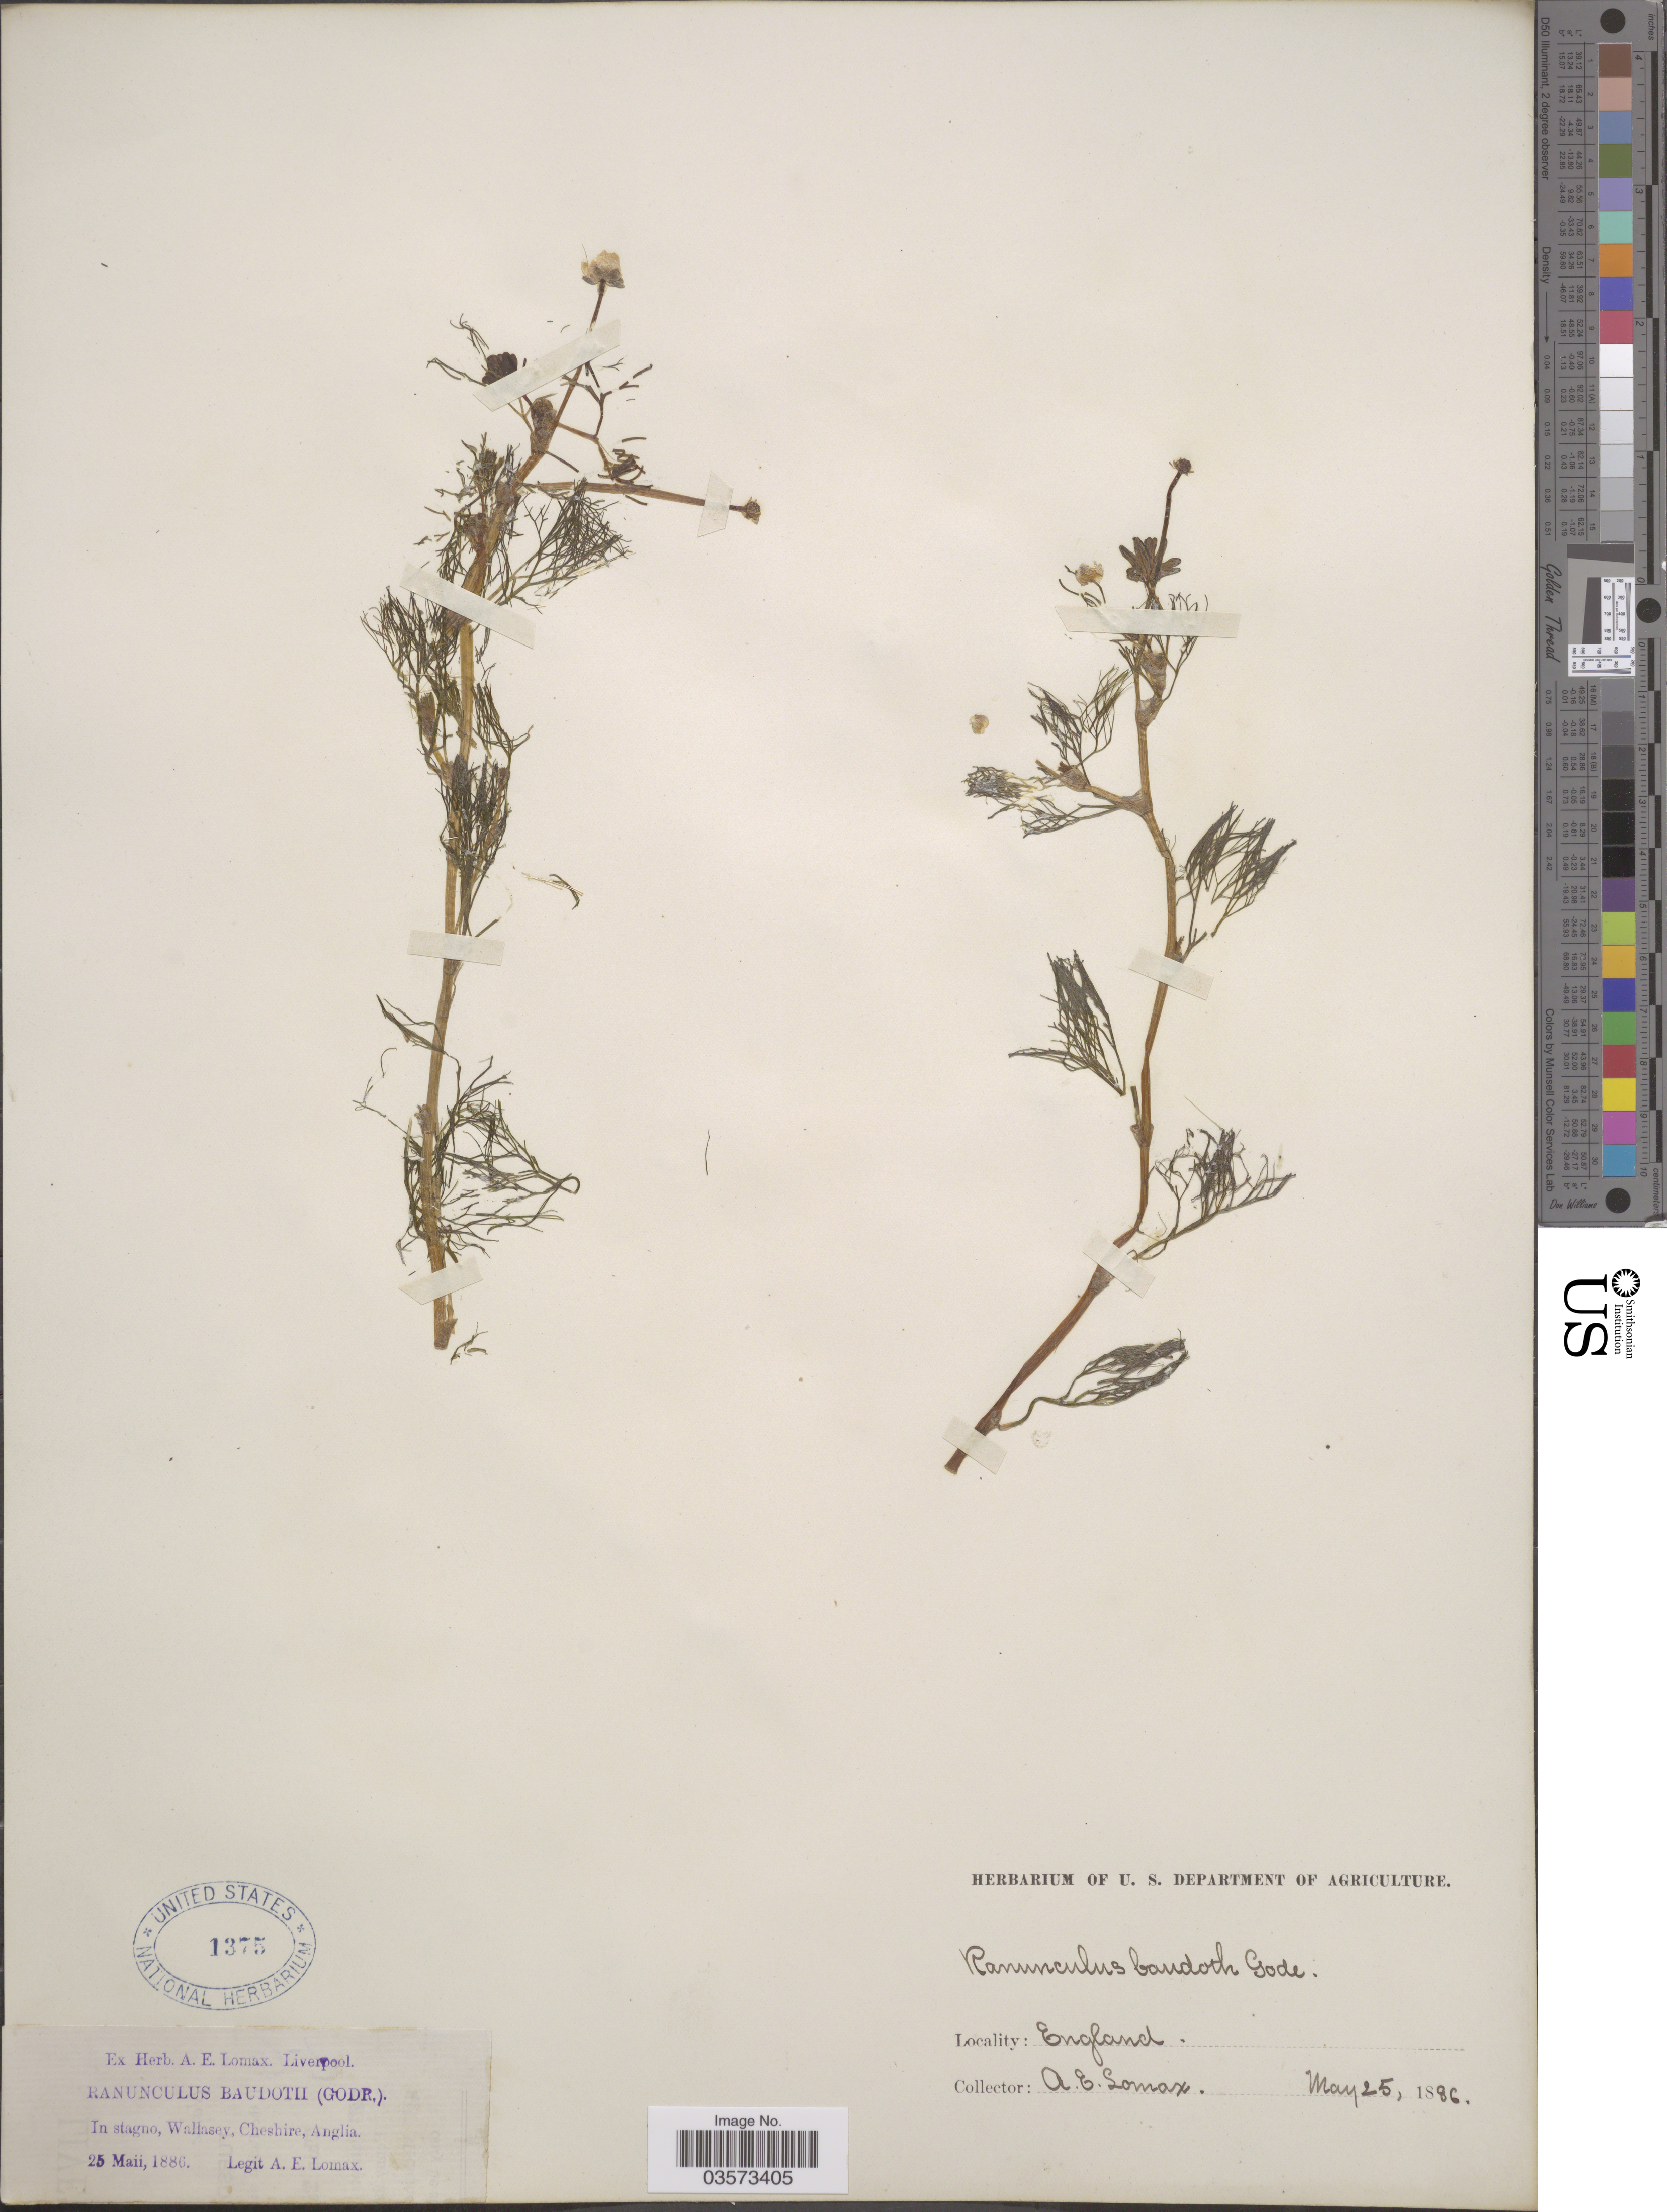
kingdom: Plantae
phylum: Tracheophyta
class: Magnoliopsida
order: Ranunculales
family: Ranunculaceae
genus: Ranunculus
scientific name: Ranunculus baudotii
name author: Godr.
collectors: A. Lomax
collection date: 1886-05-25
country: United Kingdom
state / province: England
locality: In stagno, Wallasey, Cheshire, Anglia.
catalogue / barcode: US 1375